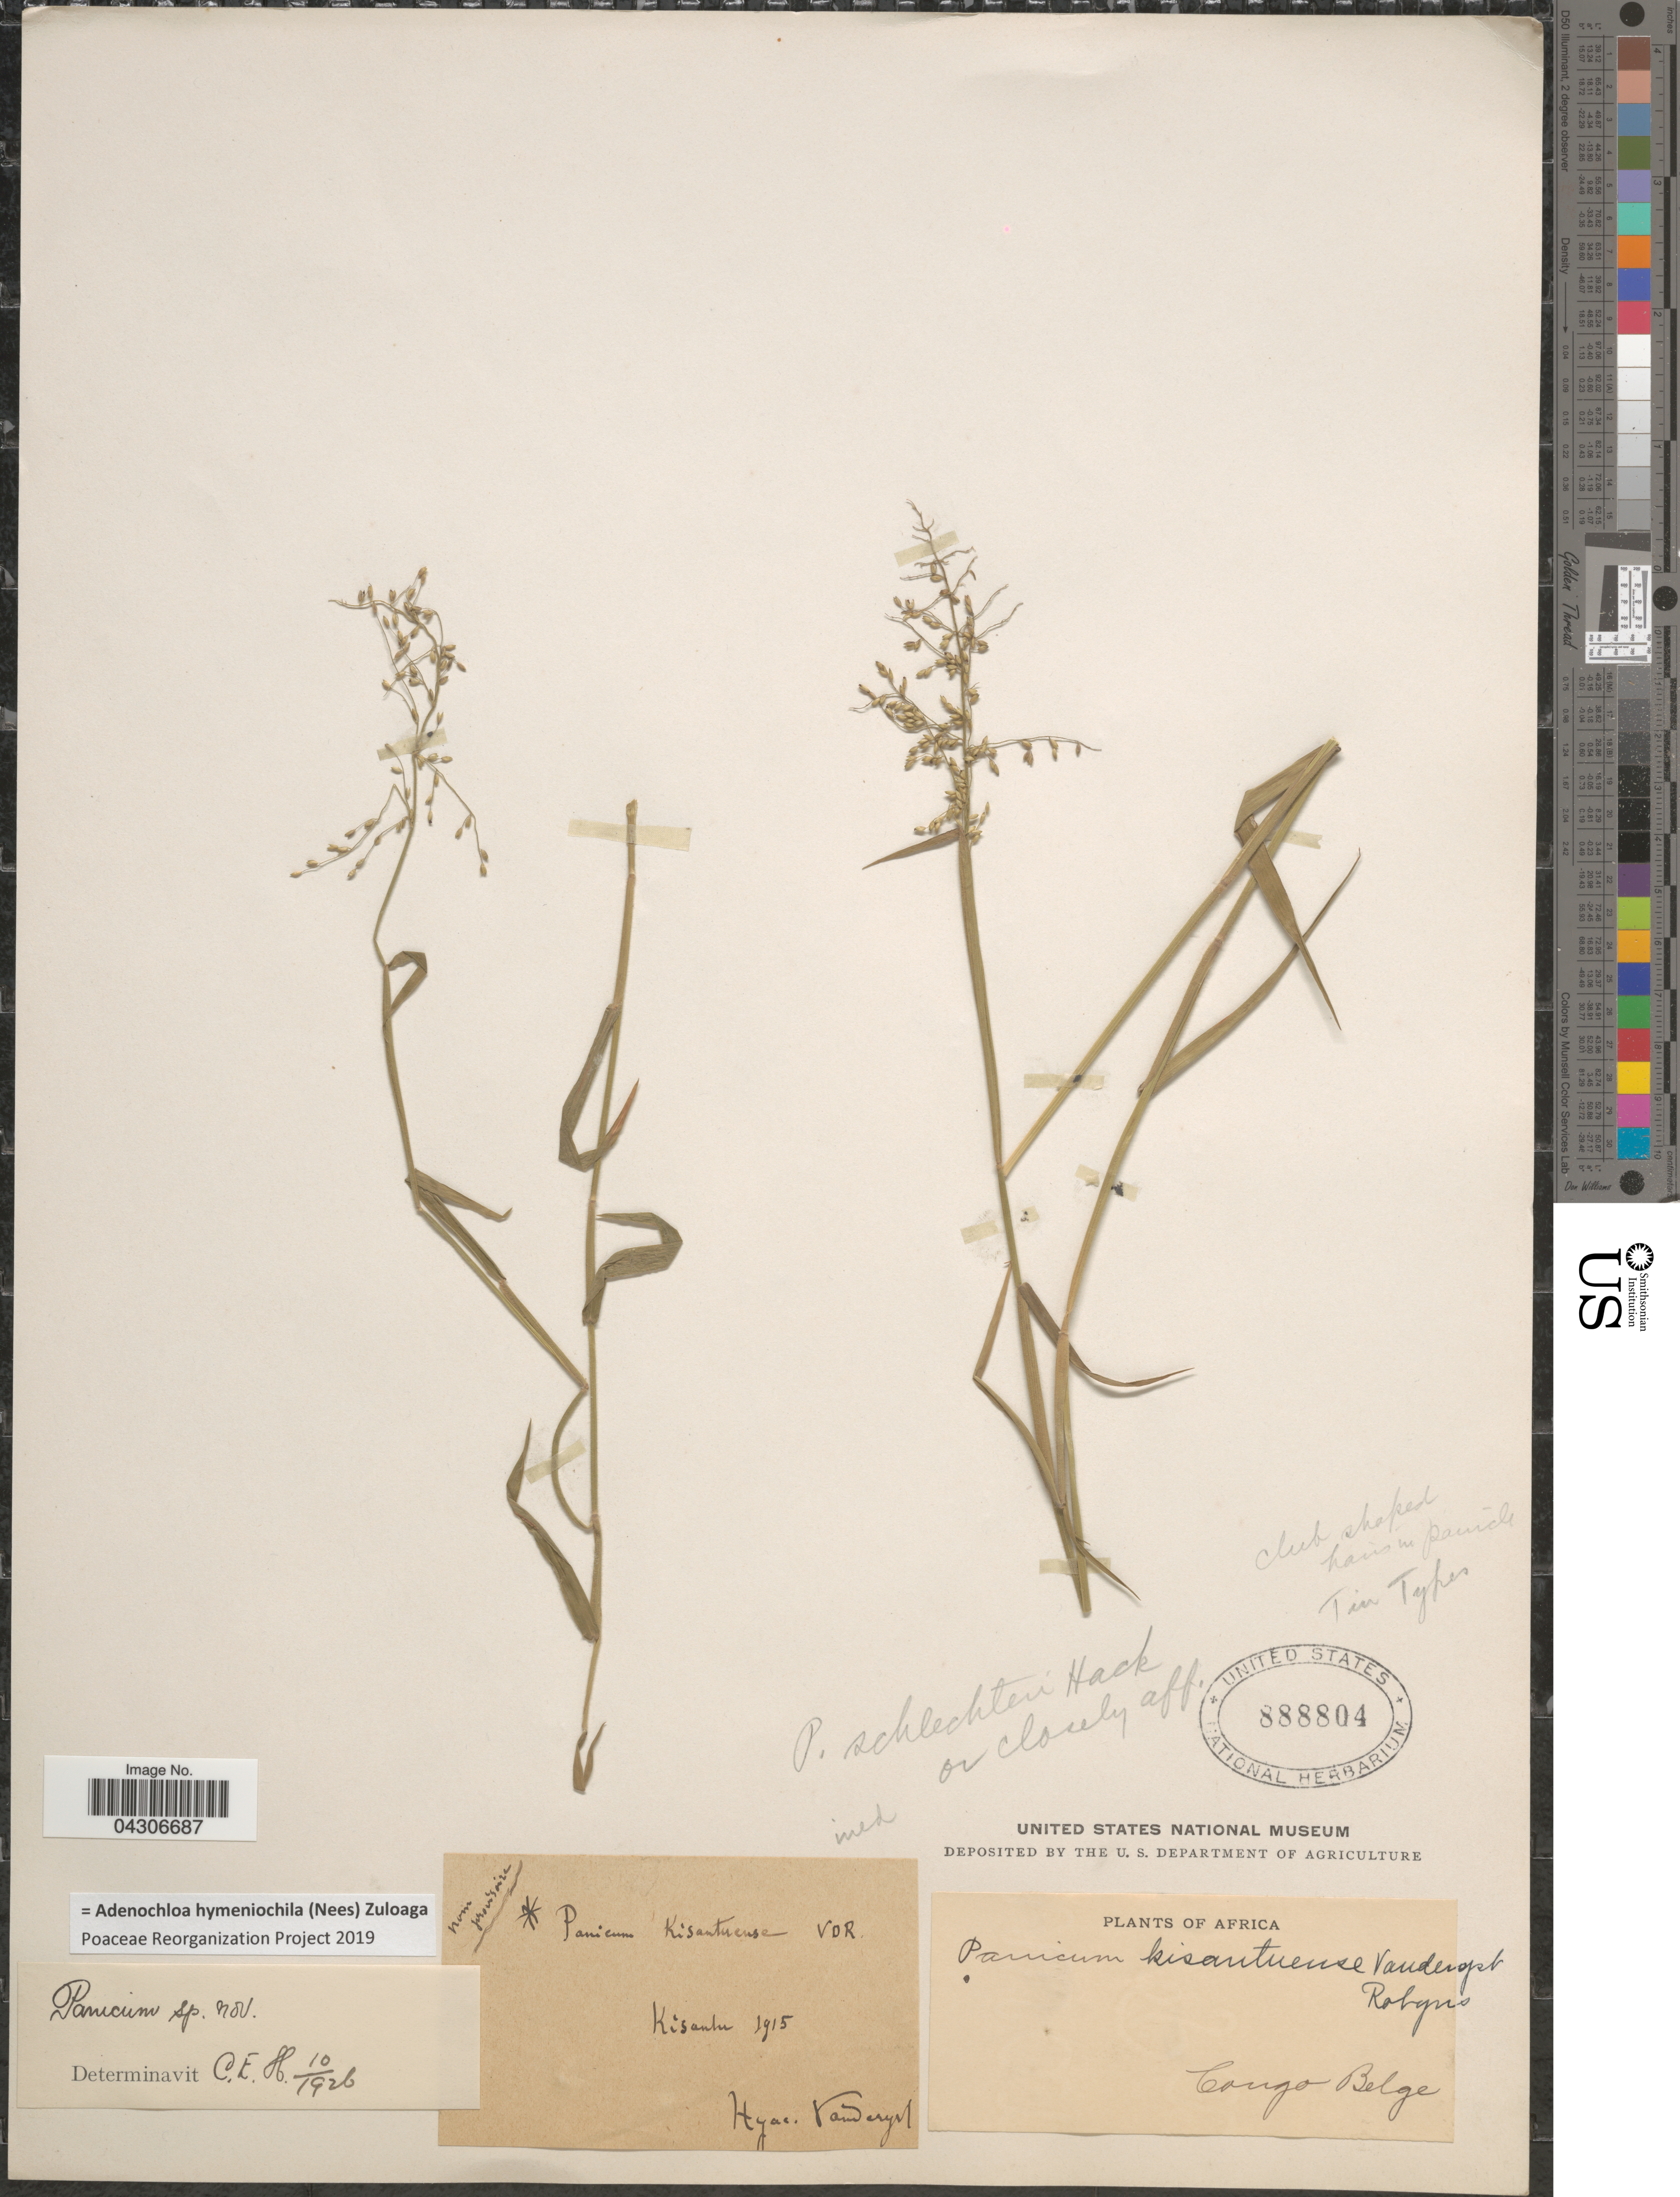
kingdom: Plantae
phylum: Tracheophyta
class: Liliopsida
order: Poales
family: Poaceae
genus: Adenochloa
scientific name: Adenochloa hymeniochila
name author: (Nees) Zuloaga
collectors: H. J. R. Vanderyst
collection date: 1915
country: Congo, Democratic Republic of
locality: Kisanhu.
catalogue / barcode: US 888804